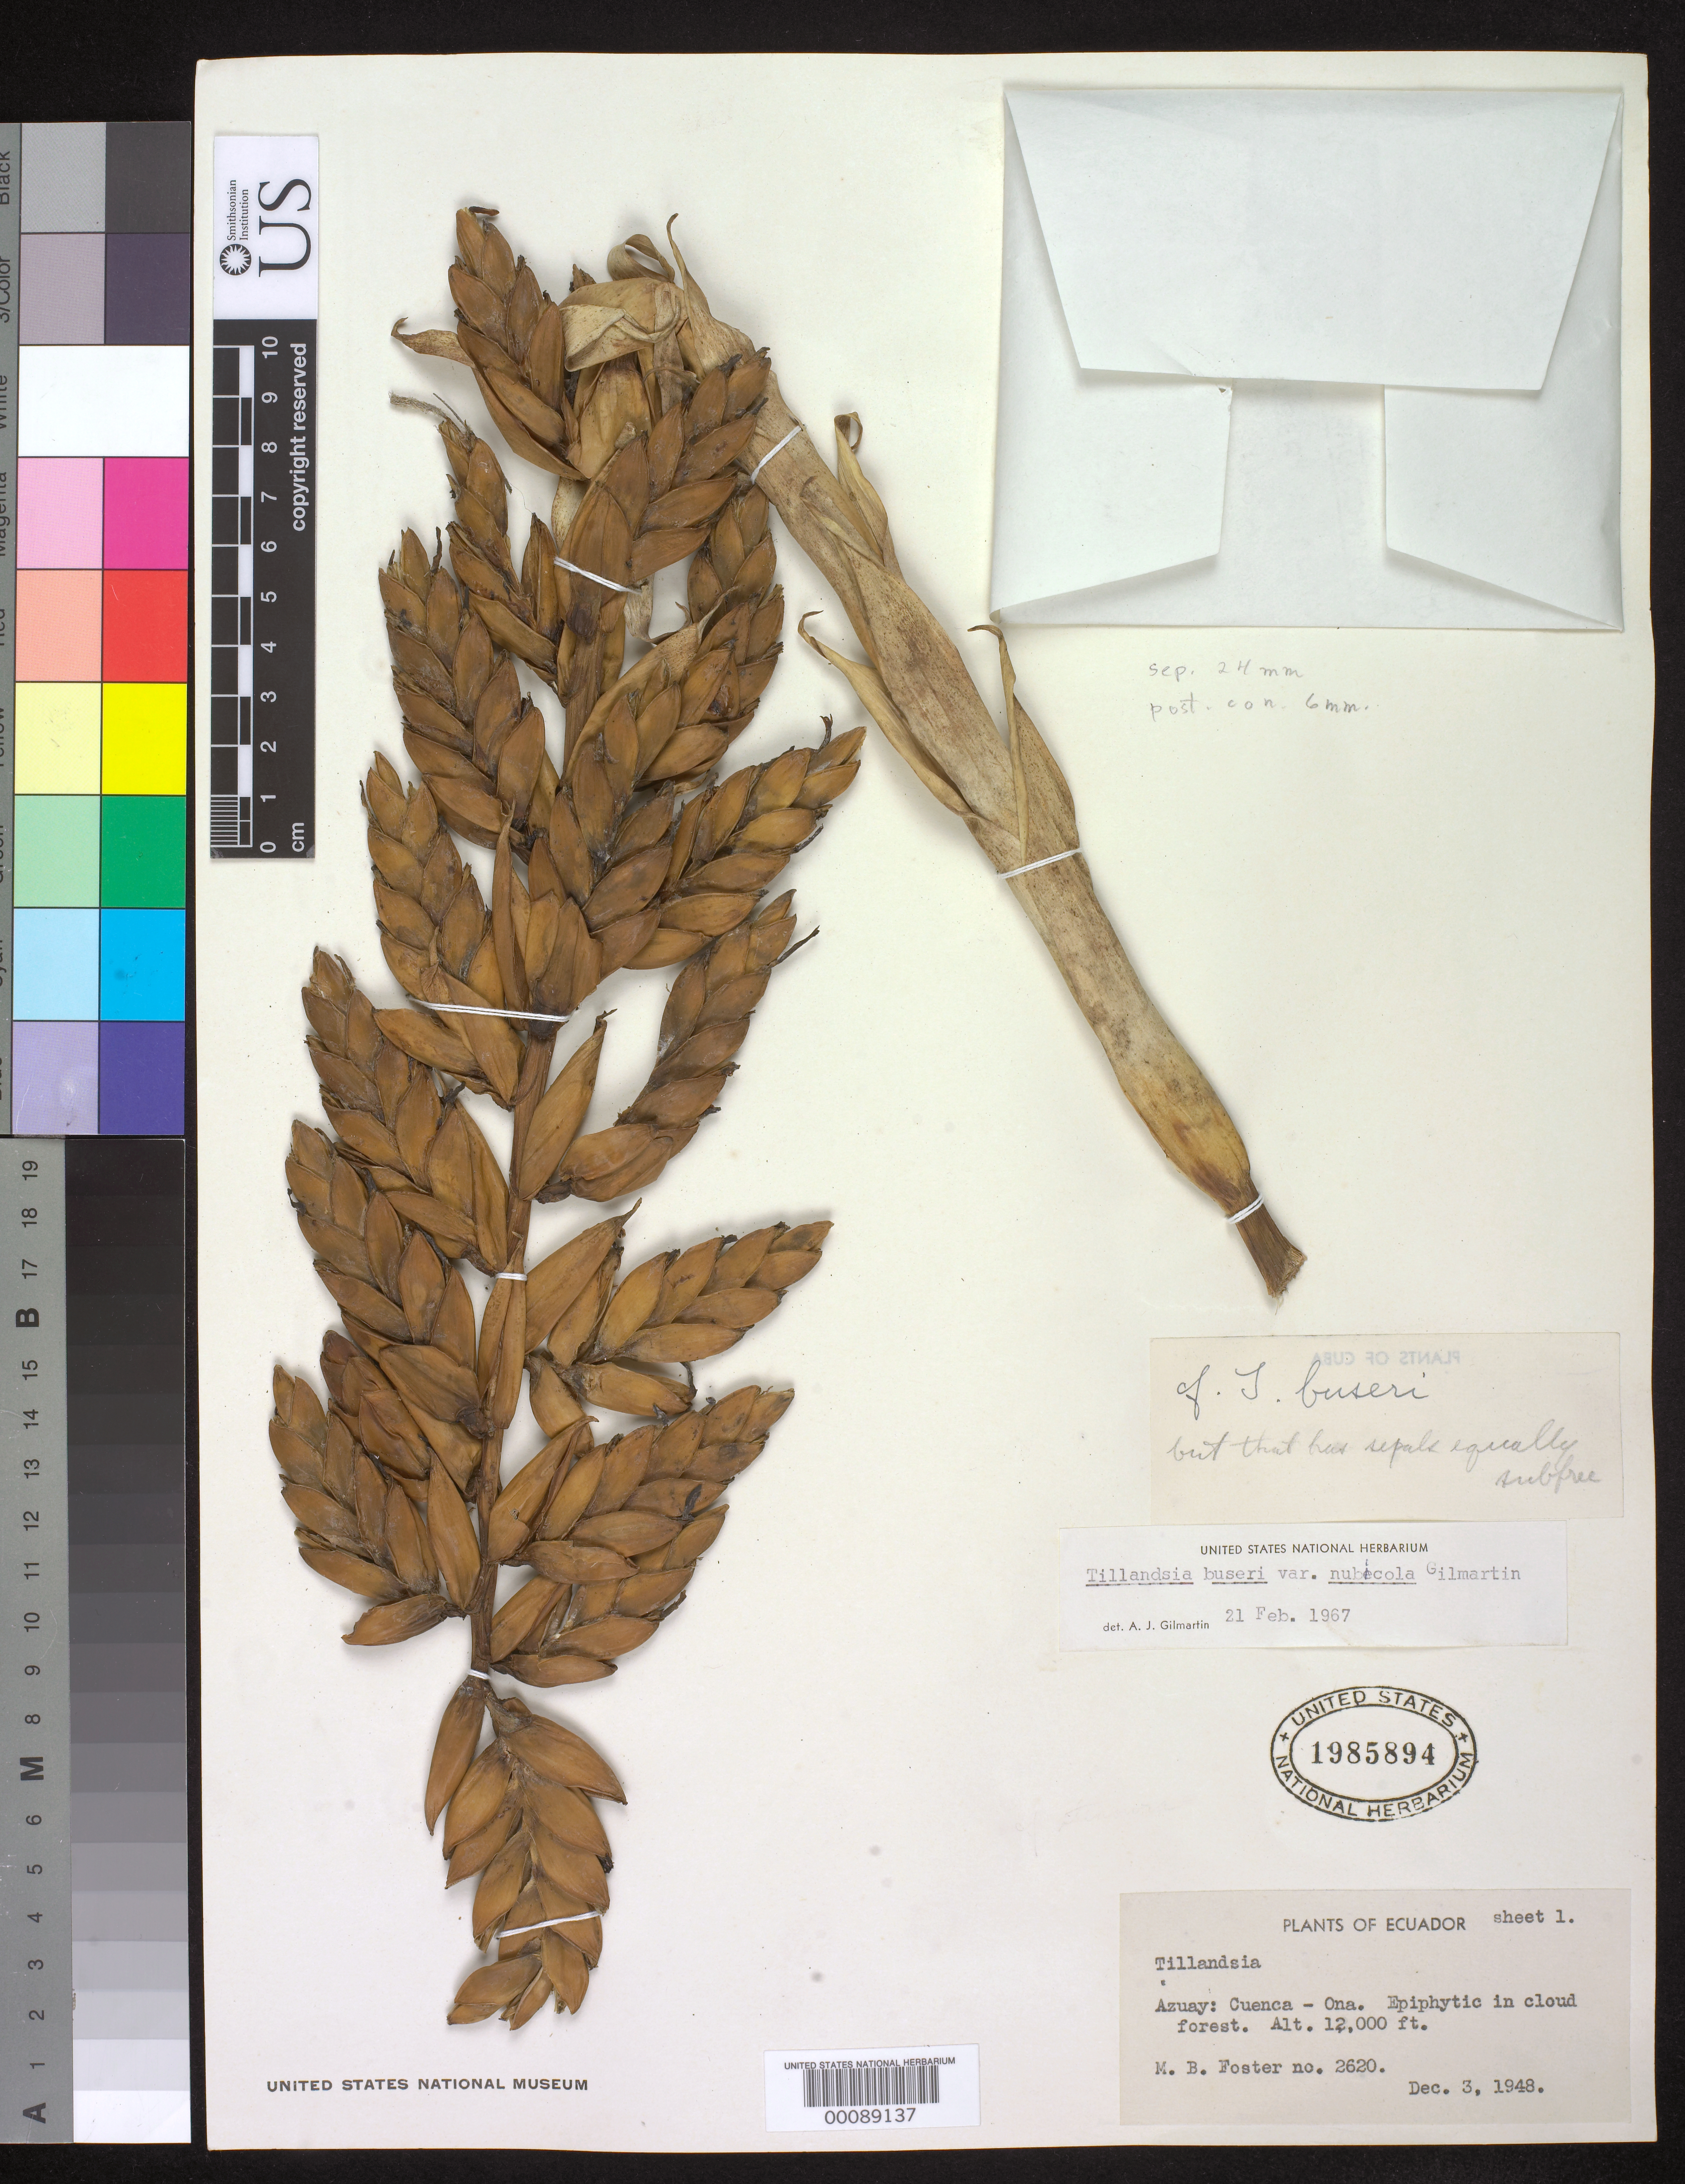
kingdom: Plantae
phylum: Tracheophyta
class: Liliopsida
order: Poales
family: Bromeliaceae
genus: Tillandsia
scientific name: Tillandsia buseri var. nubicola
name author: Gilmartin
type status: Holotype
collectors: M. B. Foster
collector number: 2620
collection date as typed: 03 Dec 1948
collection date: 1948-12-03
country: Ecuador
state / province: Azuay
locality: Between Cuenca and Ona;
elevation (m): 3658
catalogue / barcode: US 1985894